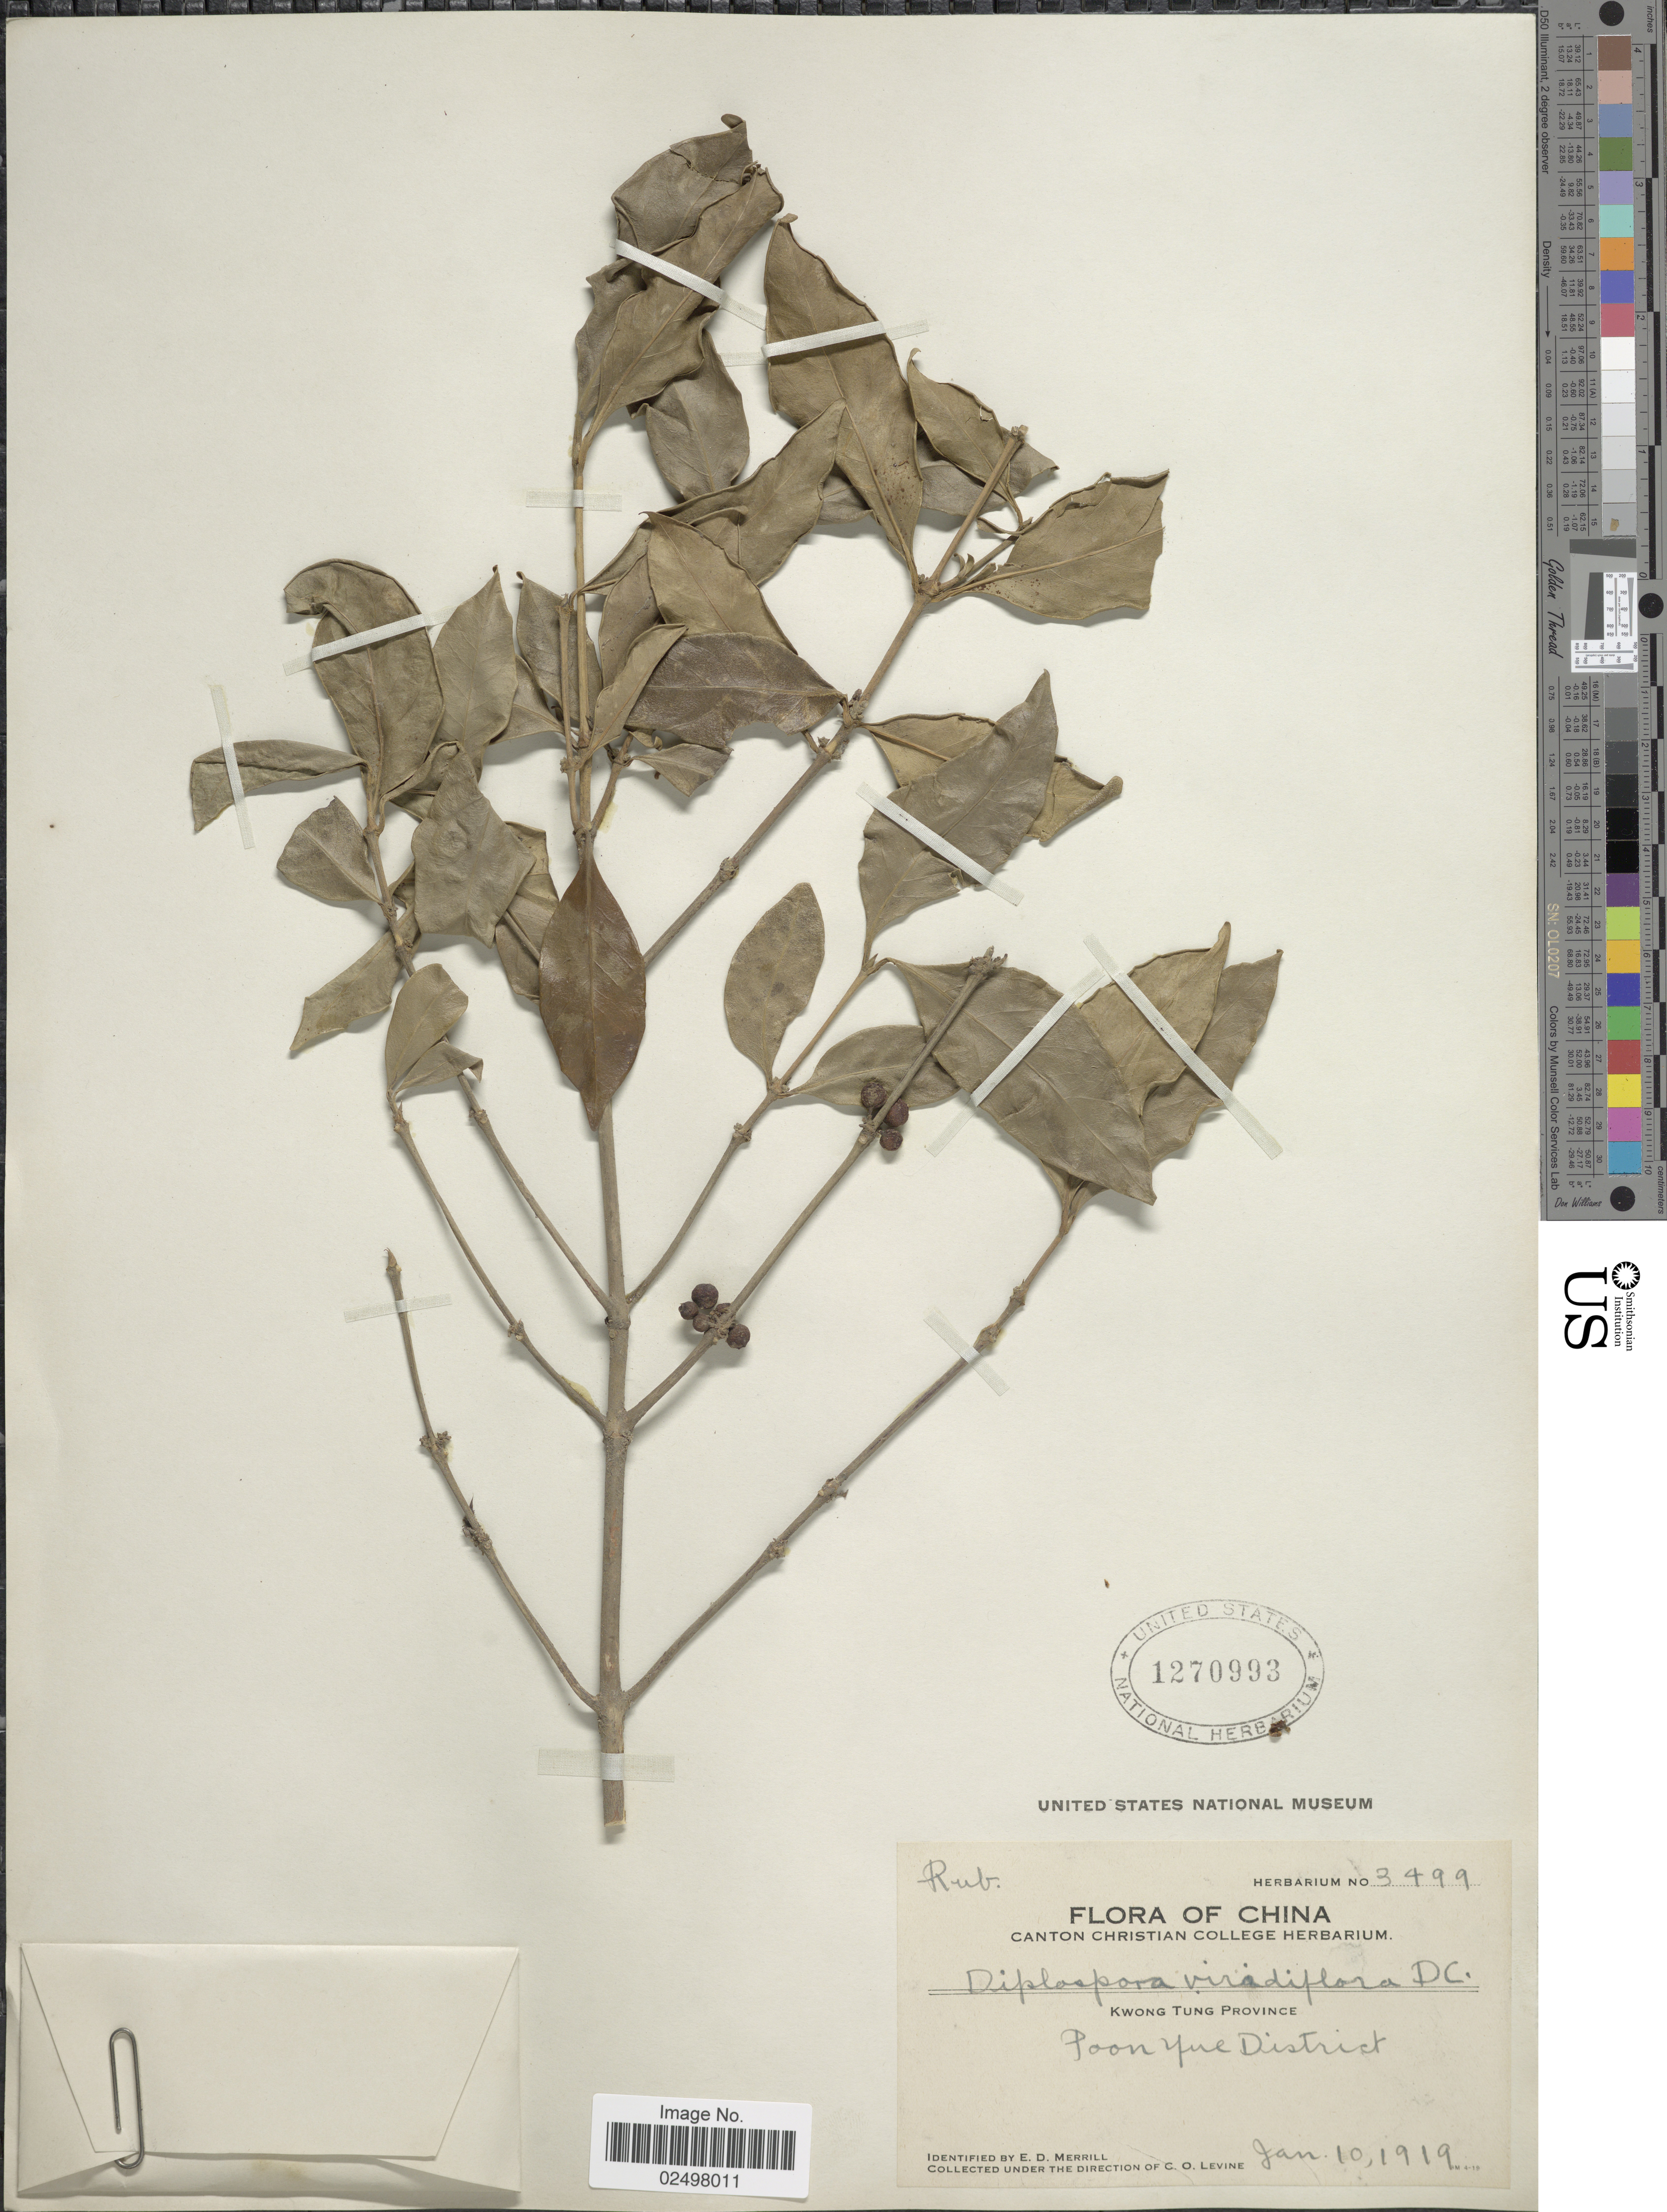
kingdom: Plantae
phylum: Tracheophyta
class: Magnoliopsida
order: Gentianales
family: Rubiaceae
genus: Tricalysia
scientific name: Tricalysia dubia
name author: (Lindl.) Ohwi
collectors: C. O. Levine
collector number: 3499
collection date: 1919-01-10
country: China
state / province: Guangdong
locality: Kwong Tung Province, Poon Yue District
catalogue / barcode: US 1270993